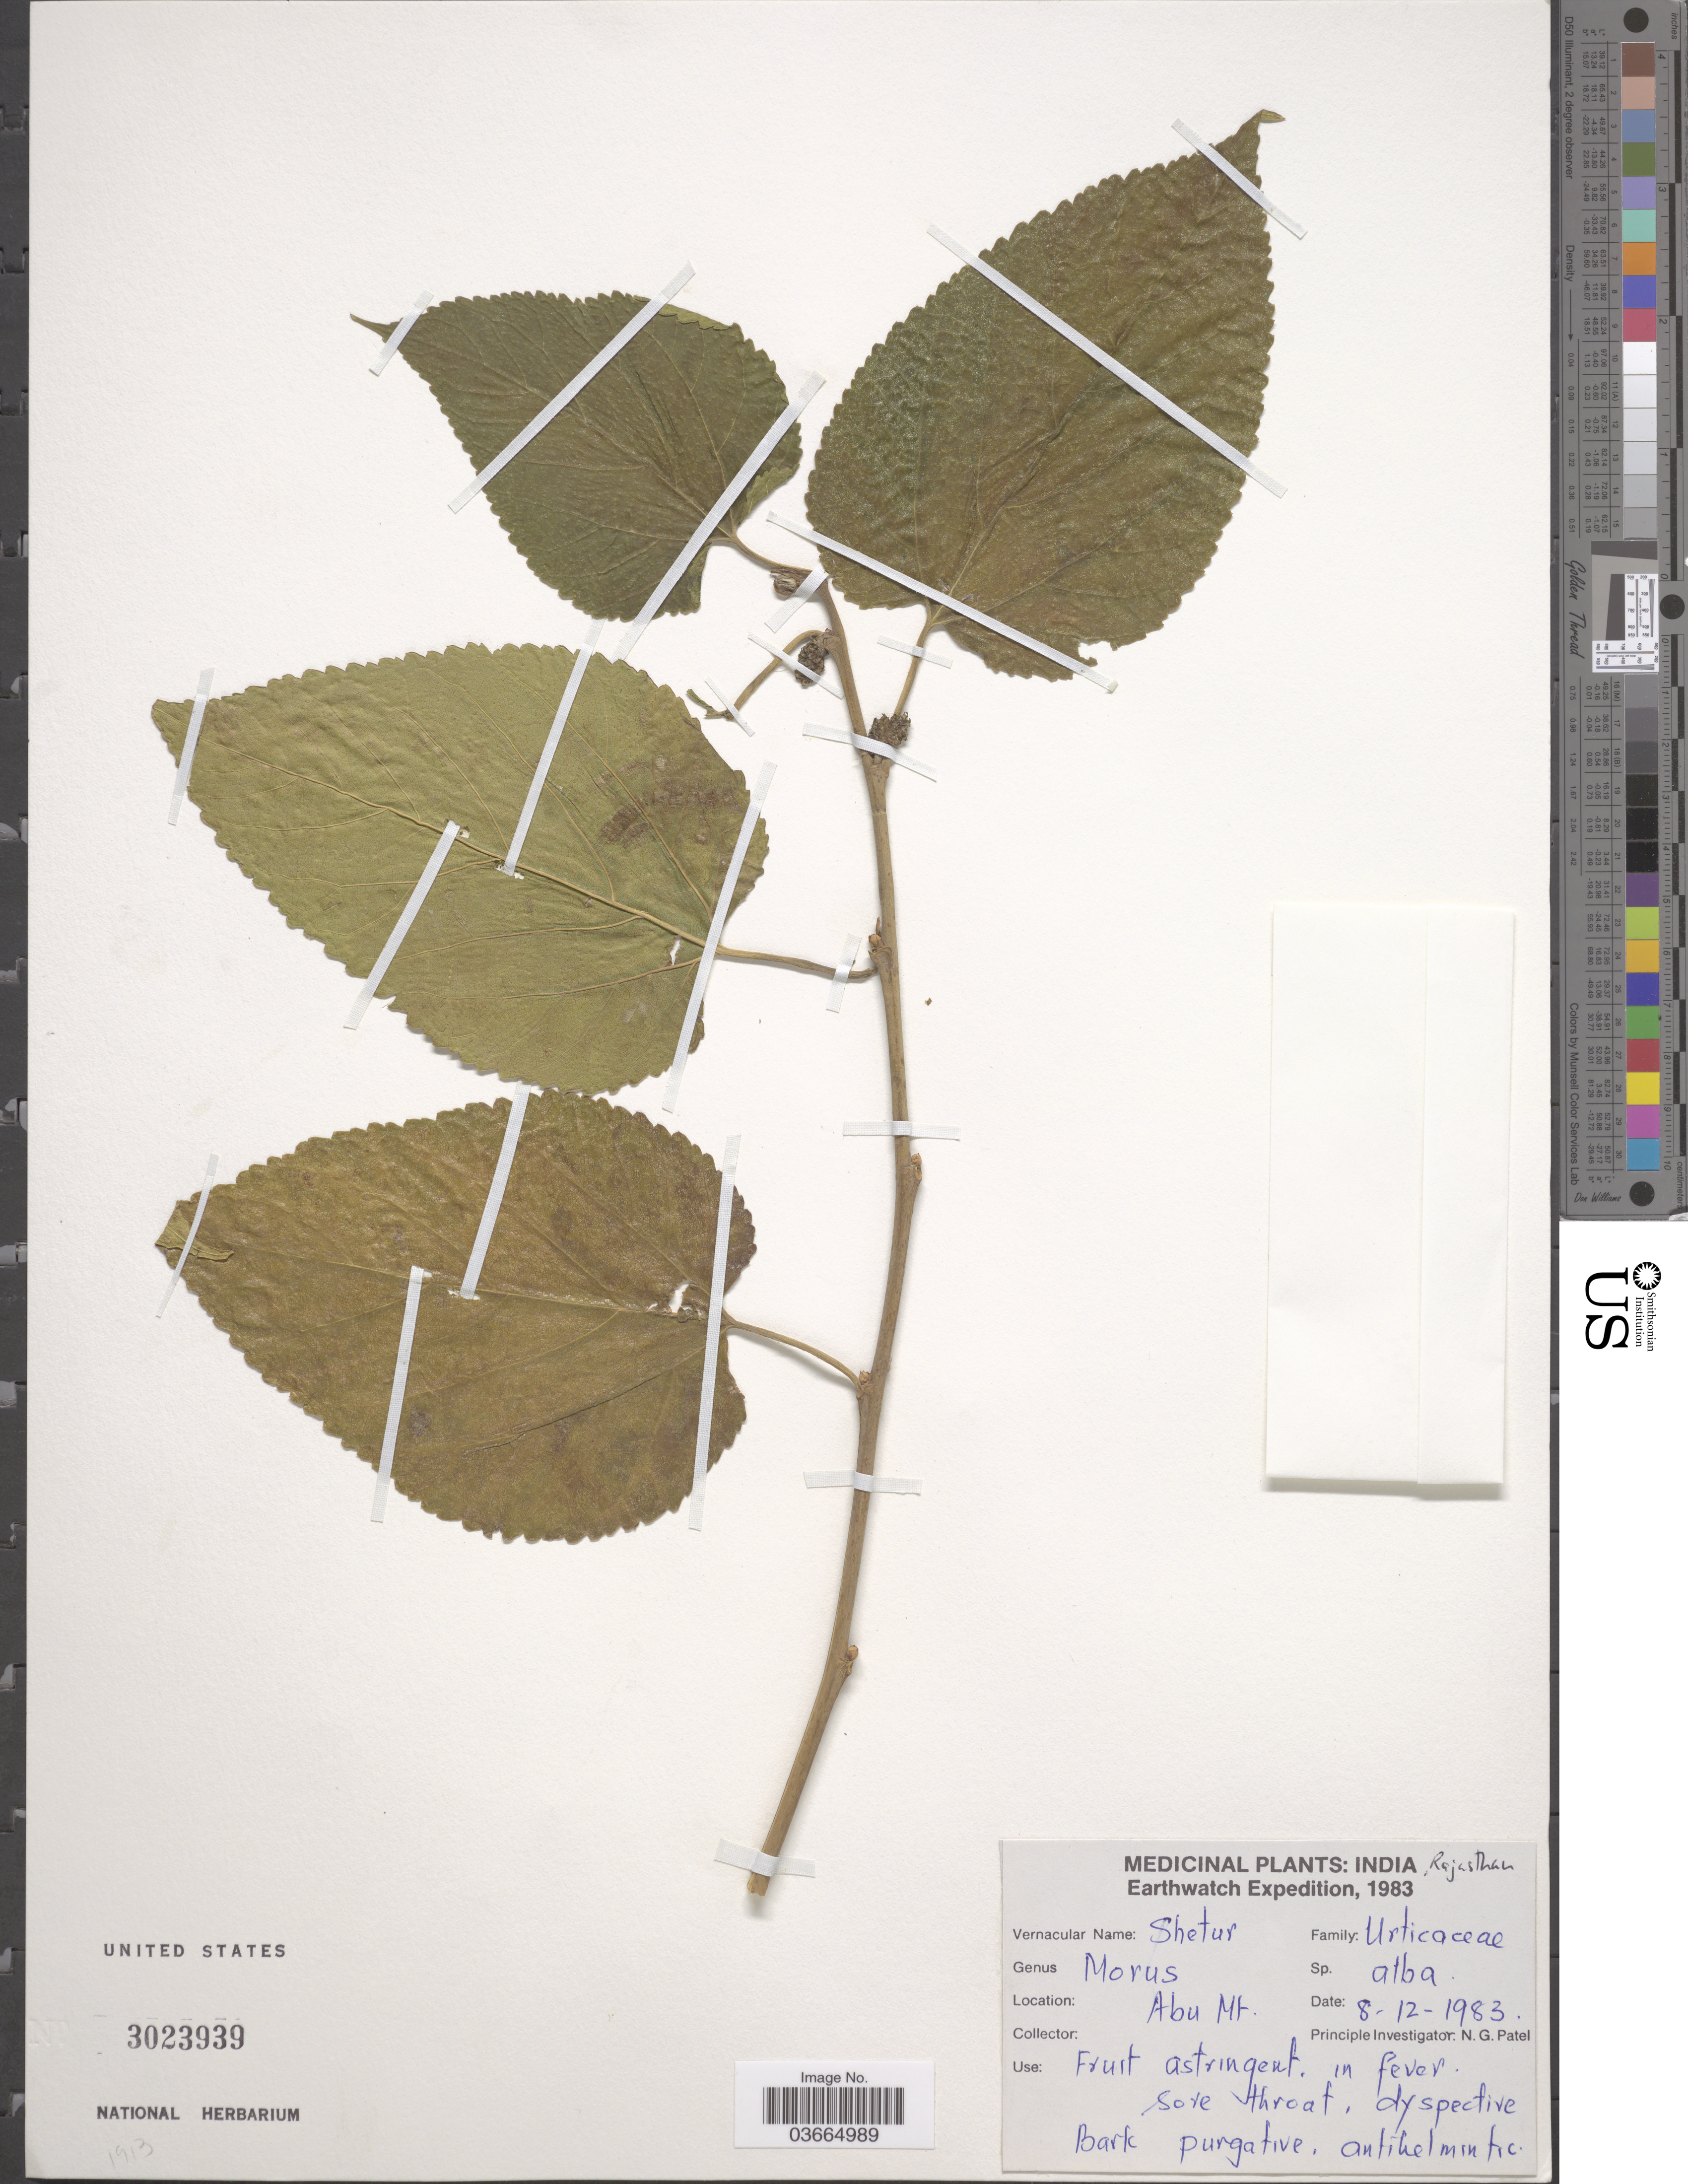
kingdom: Plantae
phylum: Tracheophyta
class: Magnoliopsida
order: Rosales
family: Moraceae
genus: Morus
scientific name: Morus alba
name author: L.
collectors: N. Patel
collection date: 1983-12-08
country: India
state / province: Rajasthan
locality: Earthwatch. Abu Mt.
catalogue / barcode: US 3023939